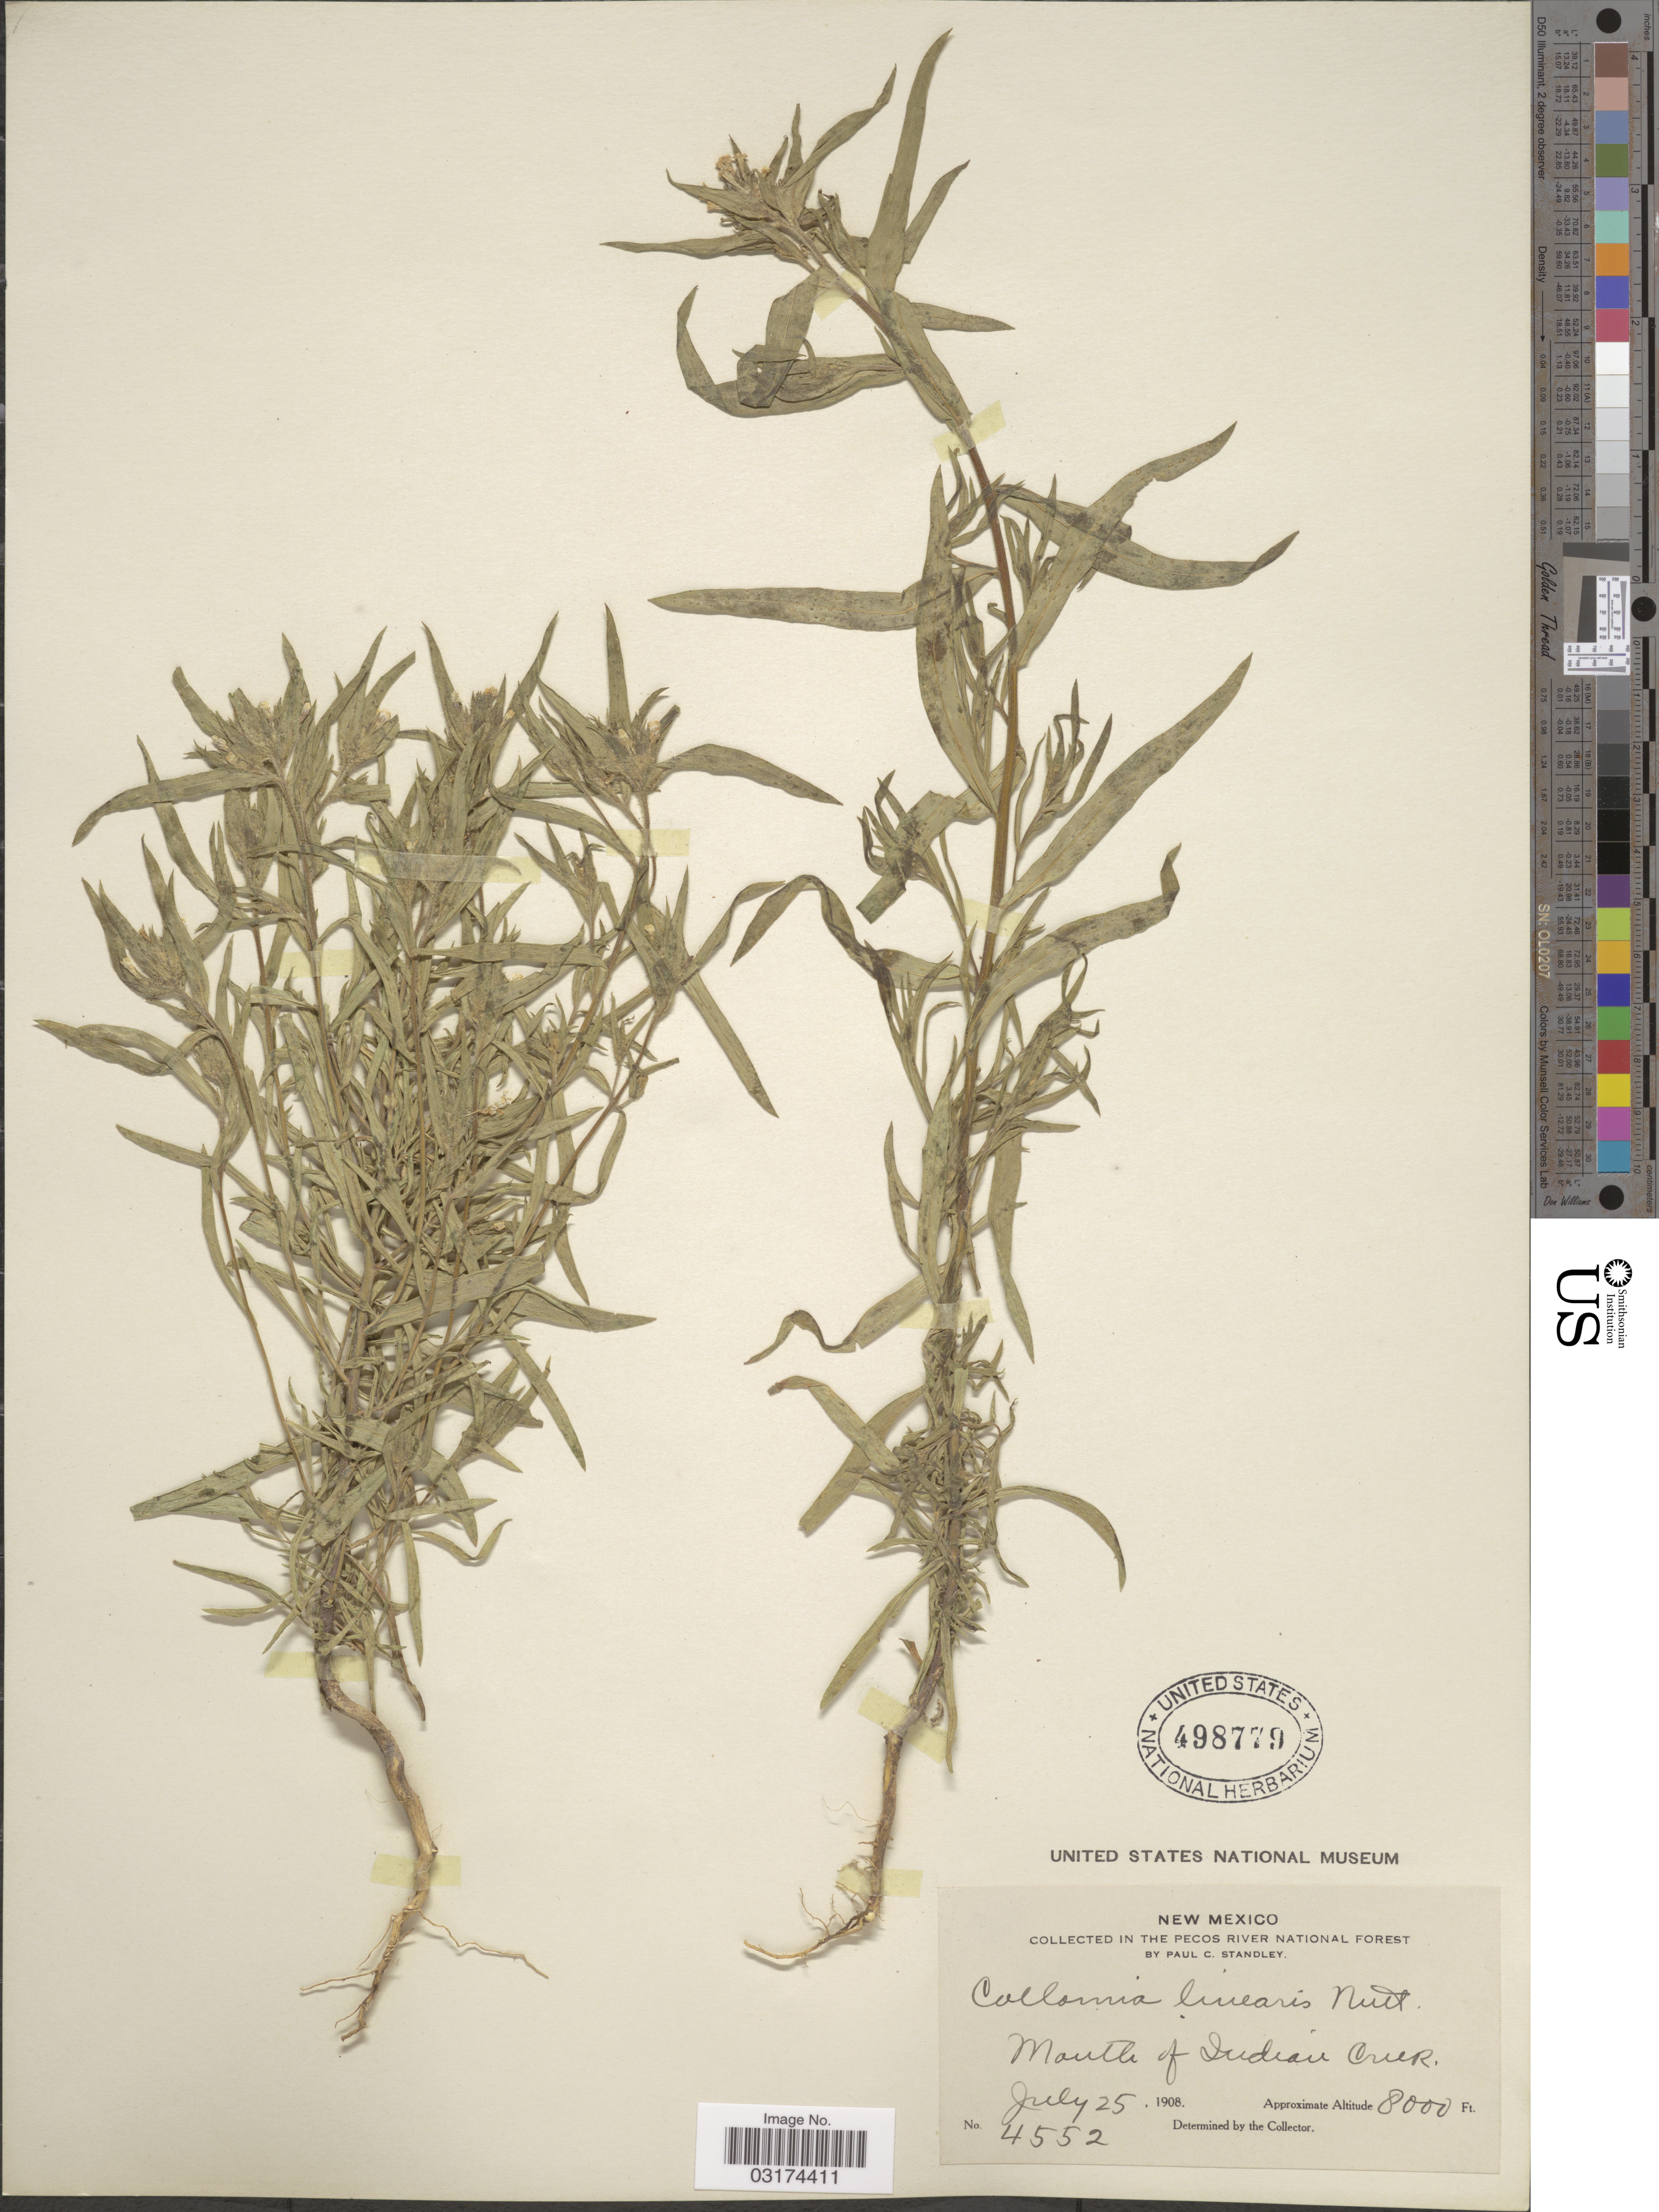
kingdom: Plantae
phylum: Tracheophyta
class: Magnoliopsida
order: Ericales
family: Polemoniaceae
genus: Collomia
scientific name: Collomia linearis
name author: Nutt.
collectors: P. C. Standley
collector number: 4552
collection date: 1908-07-25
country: United States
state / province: New Mexico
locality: Mouth of Indian Creek. In the Pecos River National Forest.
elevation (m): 2438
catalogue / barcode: US 498779